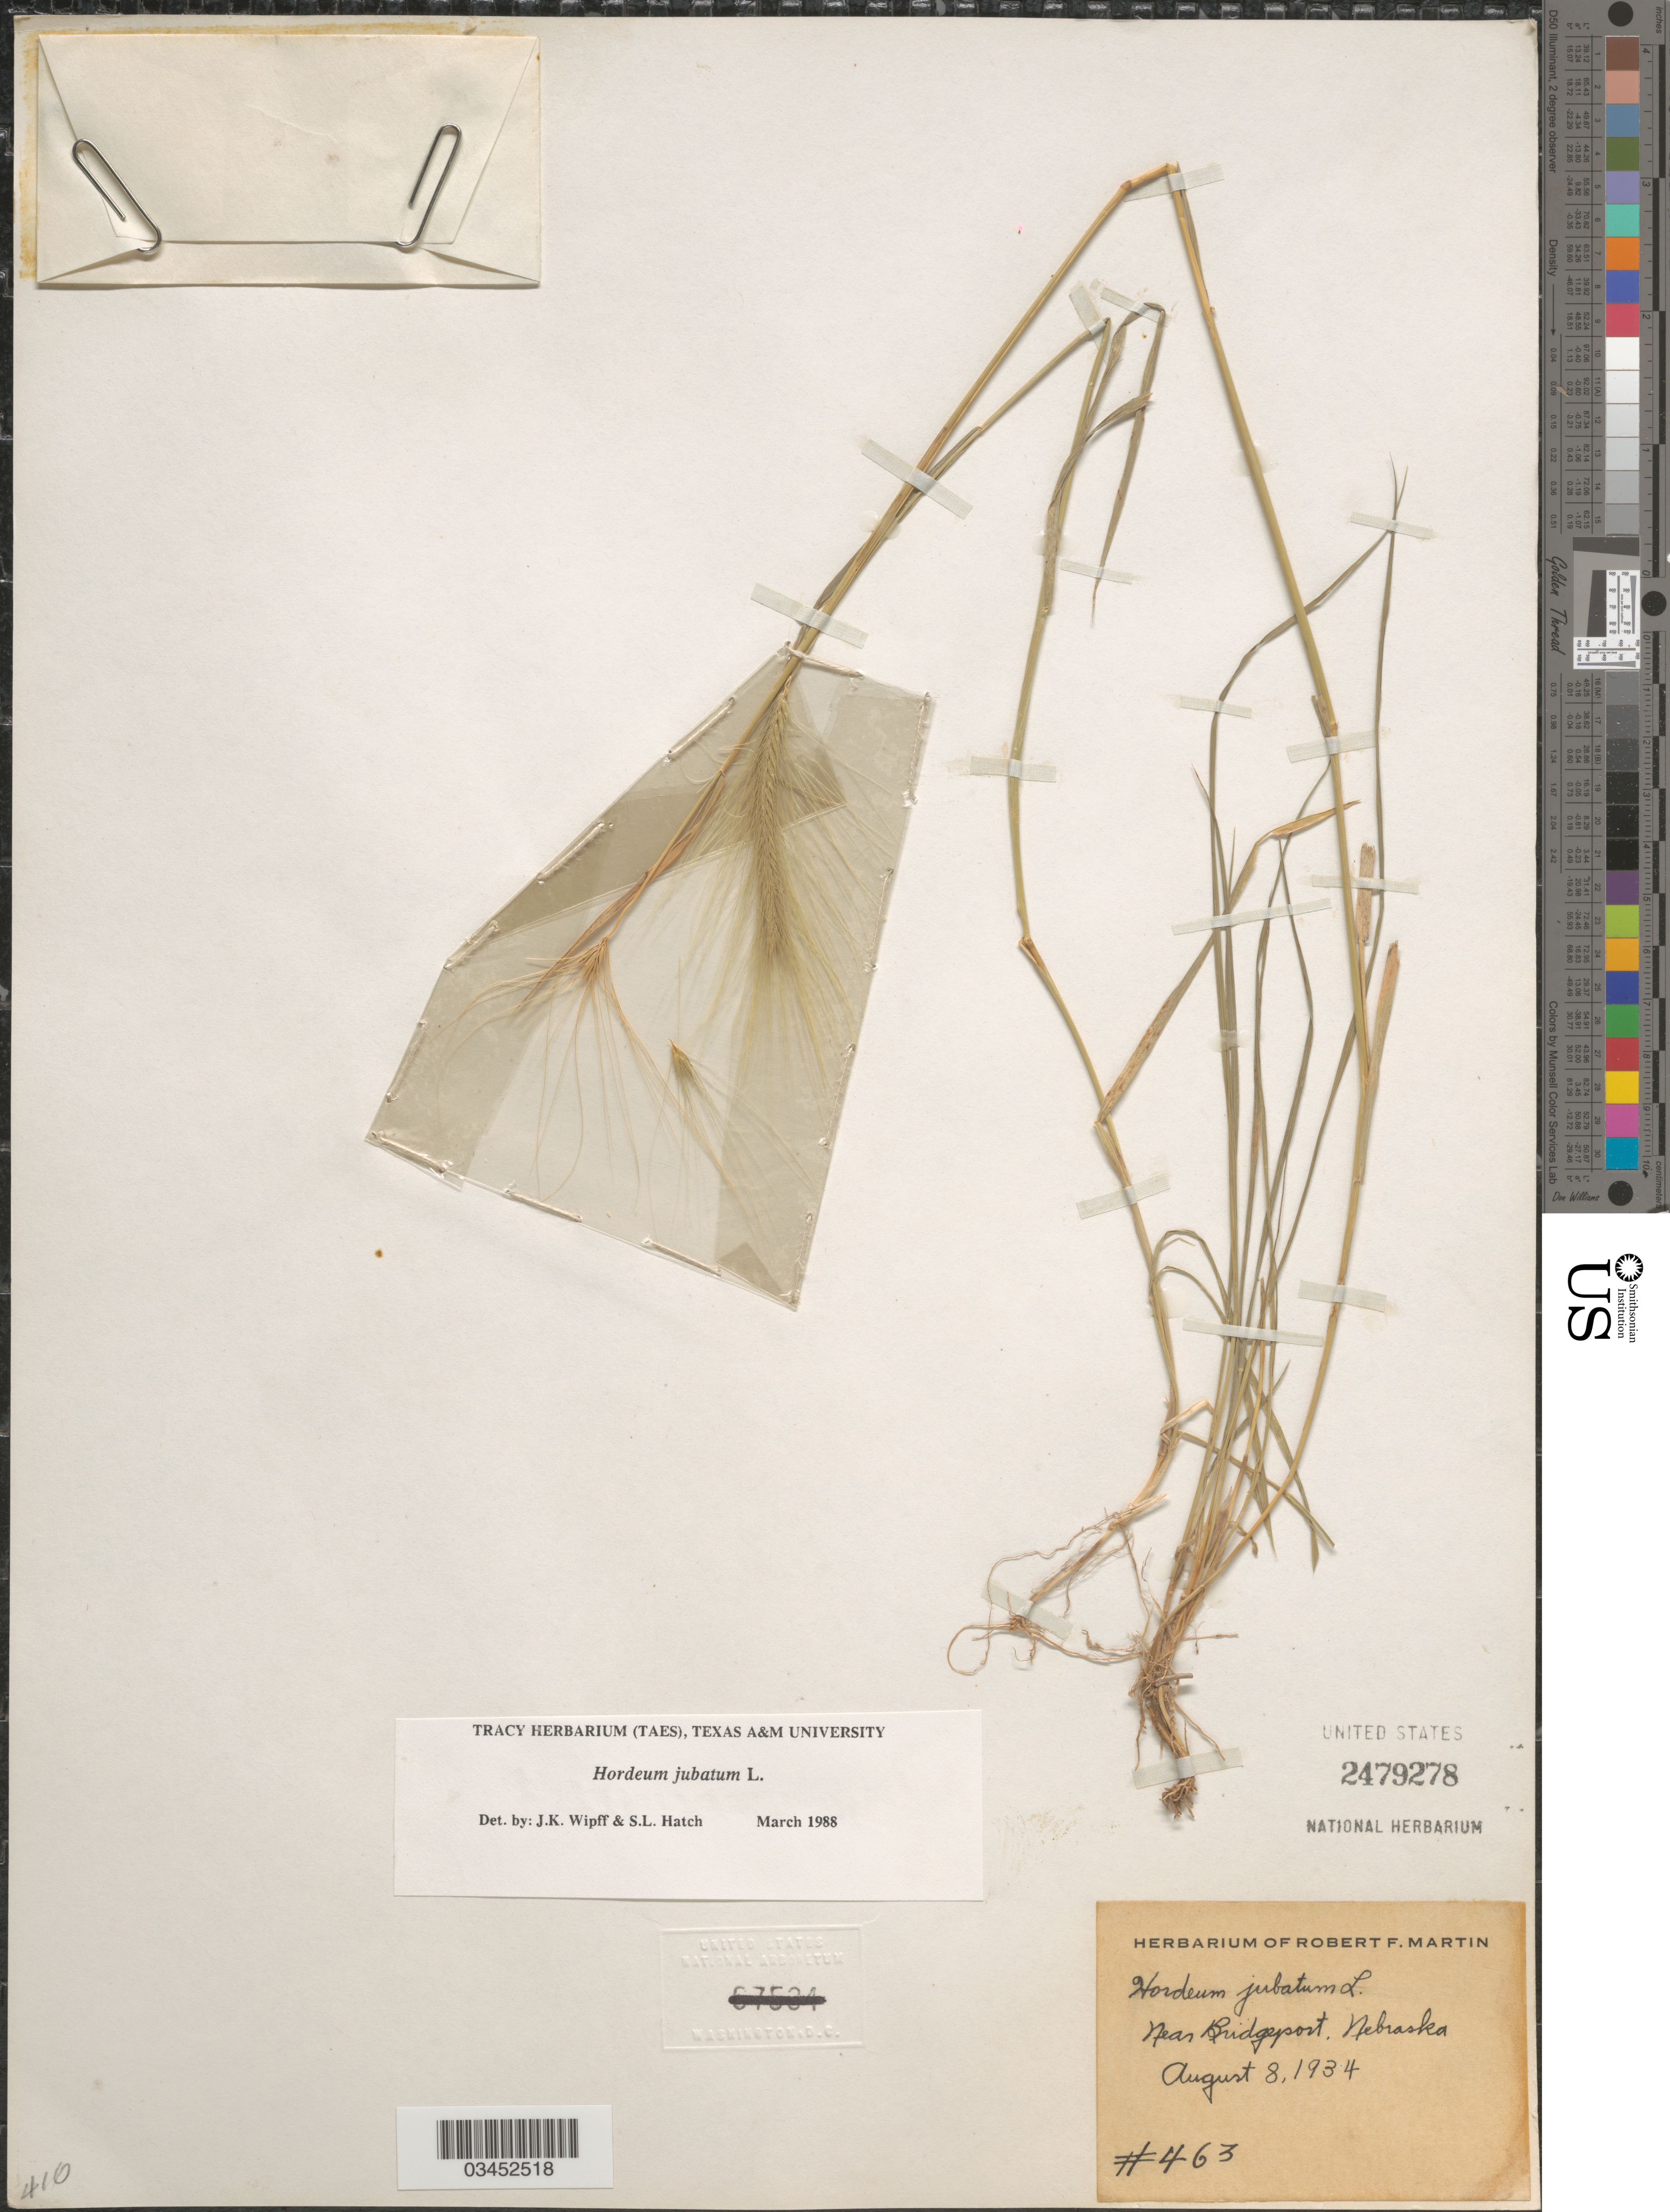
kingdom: Plantae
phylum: Tracheophyta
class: Liliopsida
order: Poales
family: Poaceae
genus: Hordeum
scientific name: Hordeum jubatum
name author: L.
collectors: ex herb. Martin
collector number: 463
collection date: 1934-08-08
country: United States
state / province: Nebraska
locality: Near Bridgeport.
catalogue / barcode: US 2479278